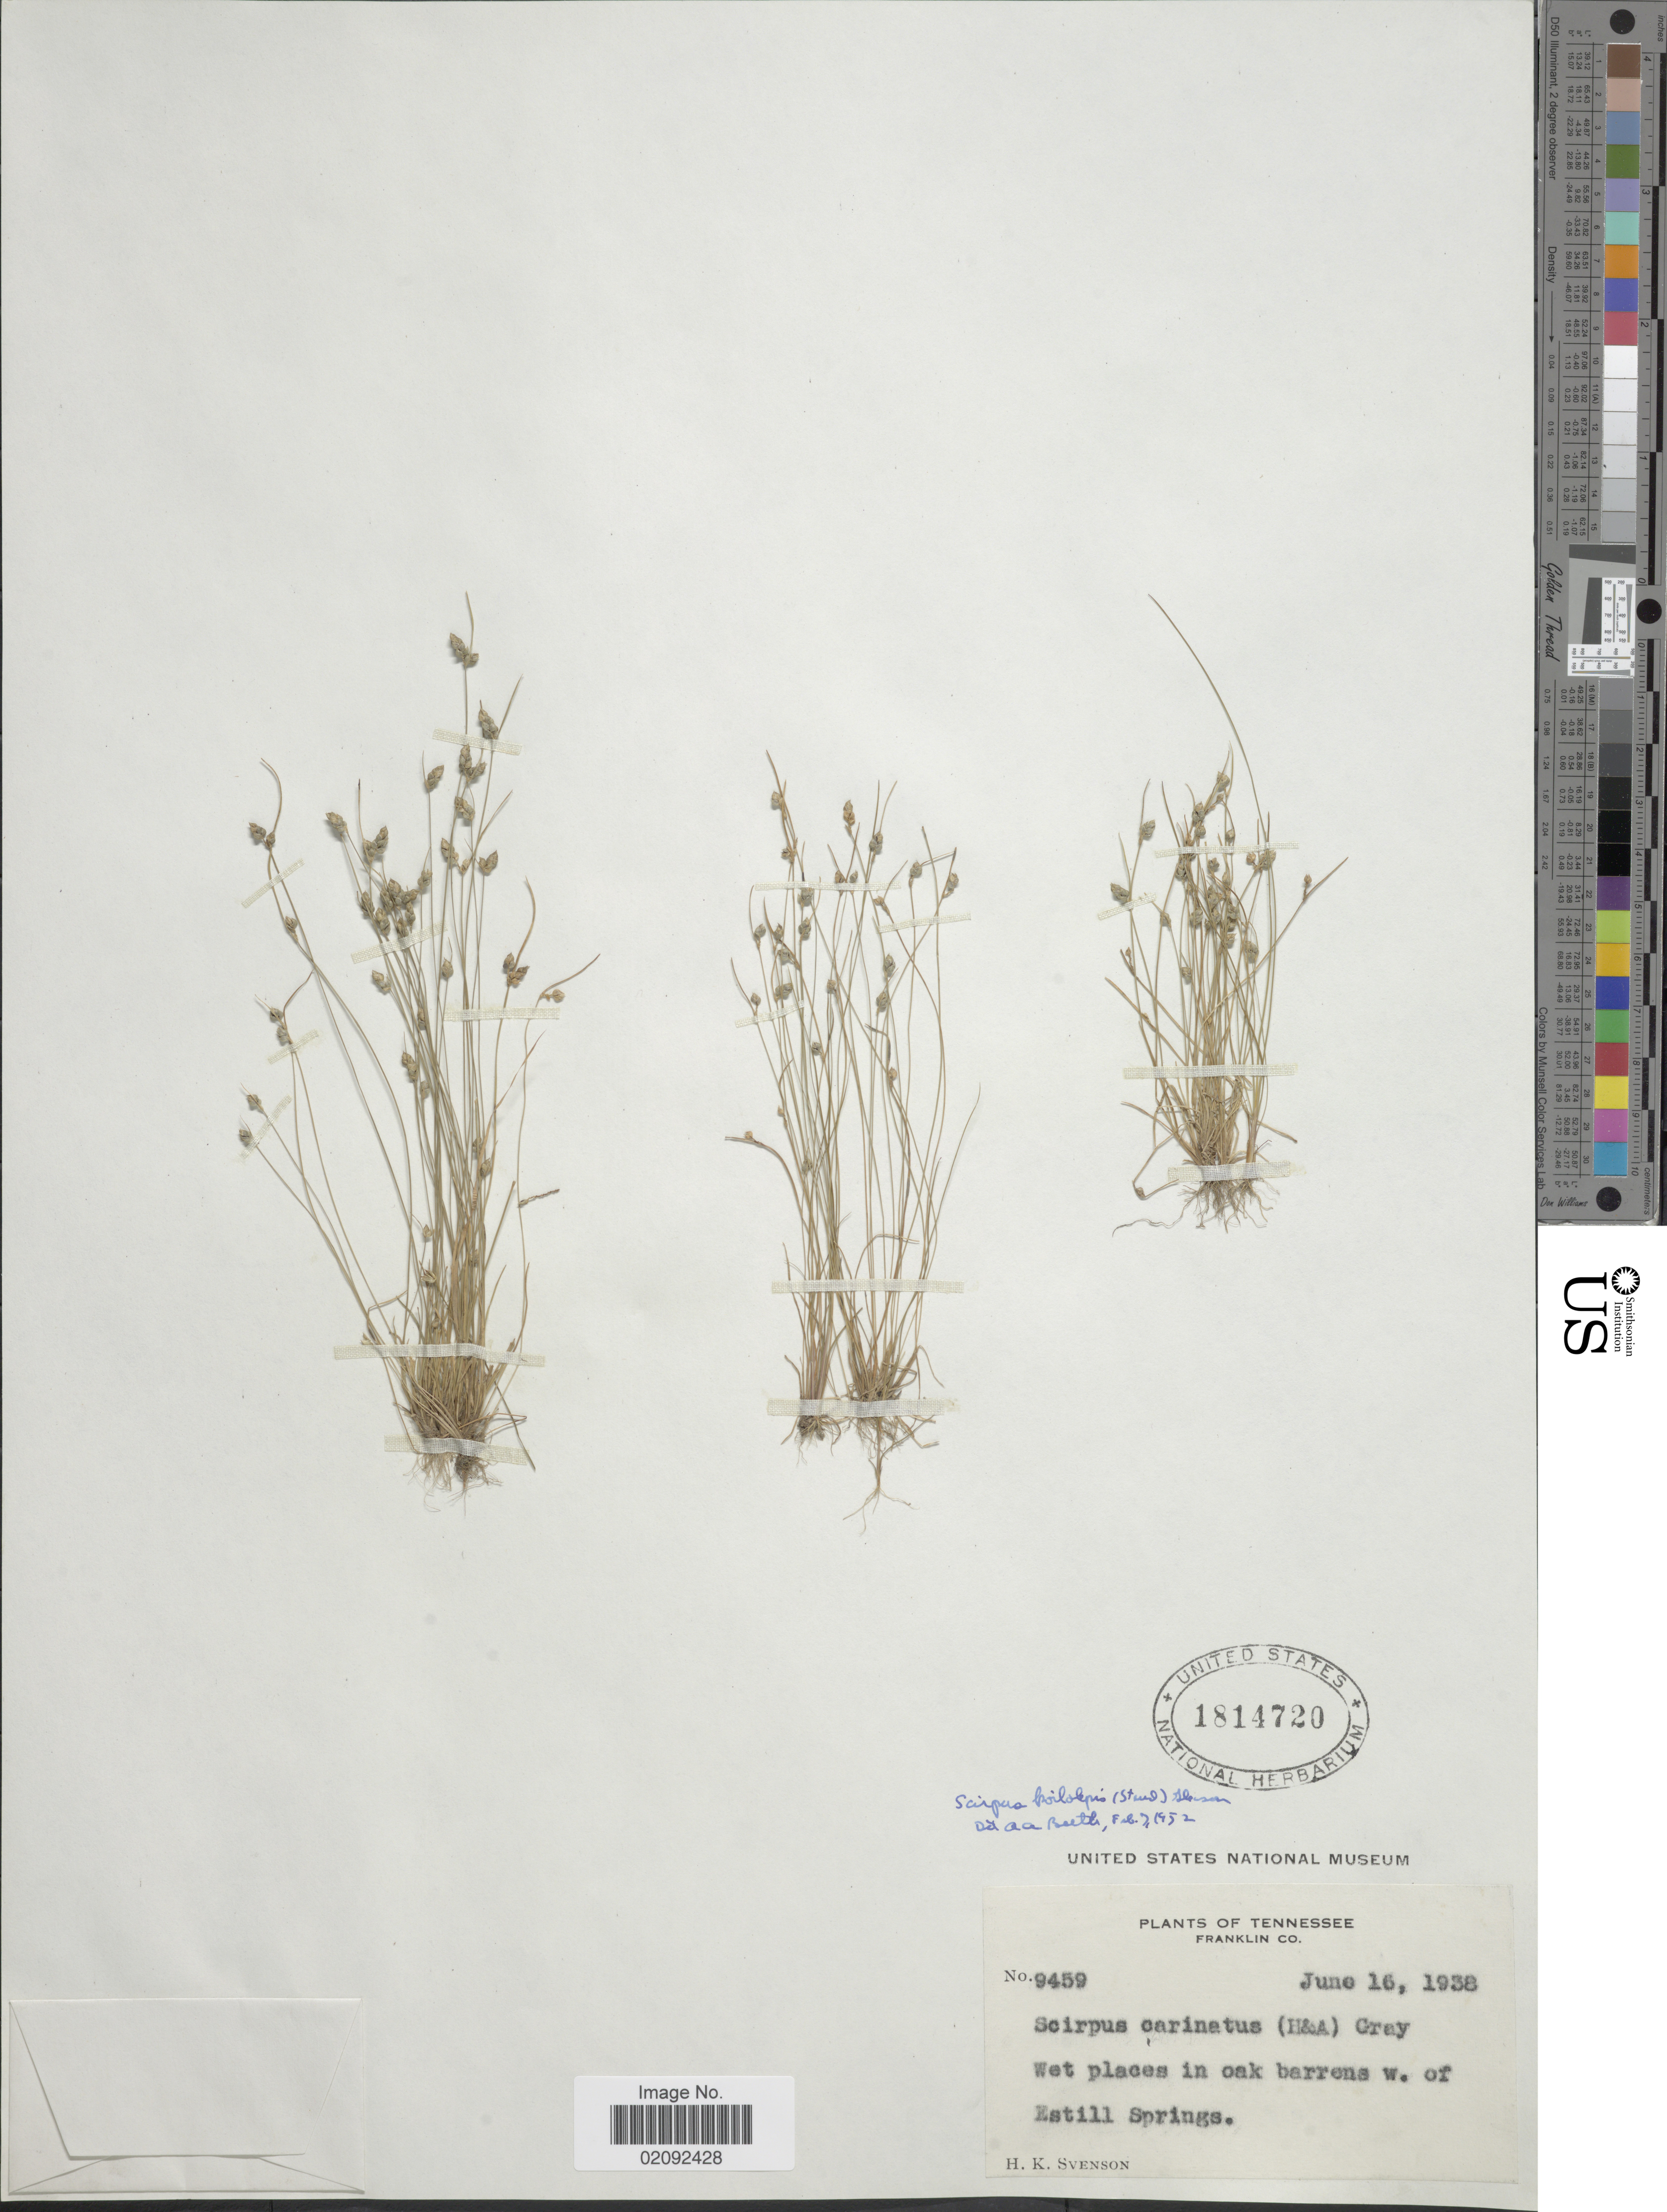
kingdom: Plantae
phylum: Tracheophyta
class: Liliopsida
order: Poales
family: Cyperaceae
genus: Isolepis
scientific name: Isolepis carinata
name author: Hook. & Arn. ex Torr.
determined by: Strong, M. T., (US), Smithsonian Institution - National Museum of Natural History (UNITED STATES)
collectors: H. K. Svenson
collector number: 9459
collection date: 1938-06-16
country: United States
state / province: Tennessee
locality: Franklin Co., wet places in oak barrens w. of Esthill Springs.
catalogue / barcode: US 1814720